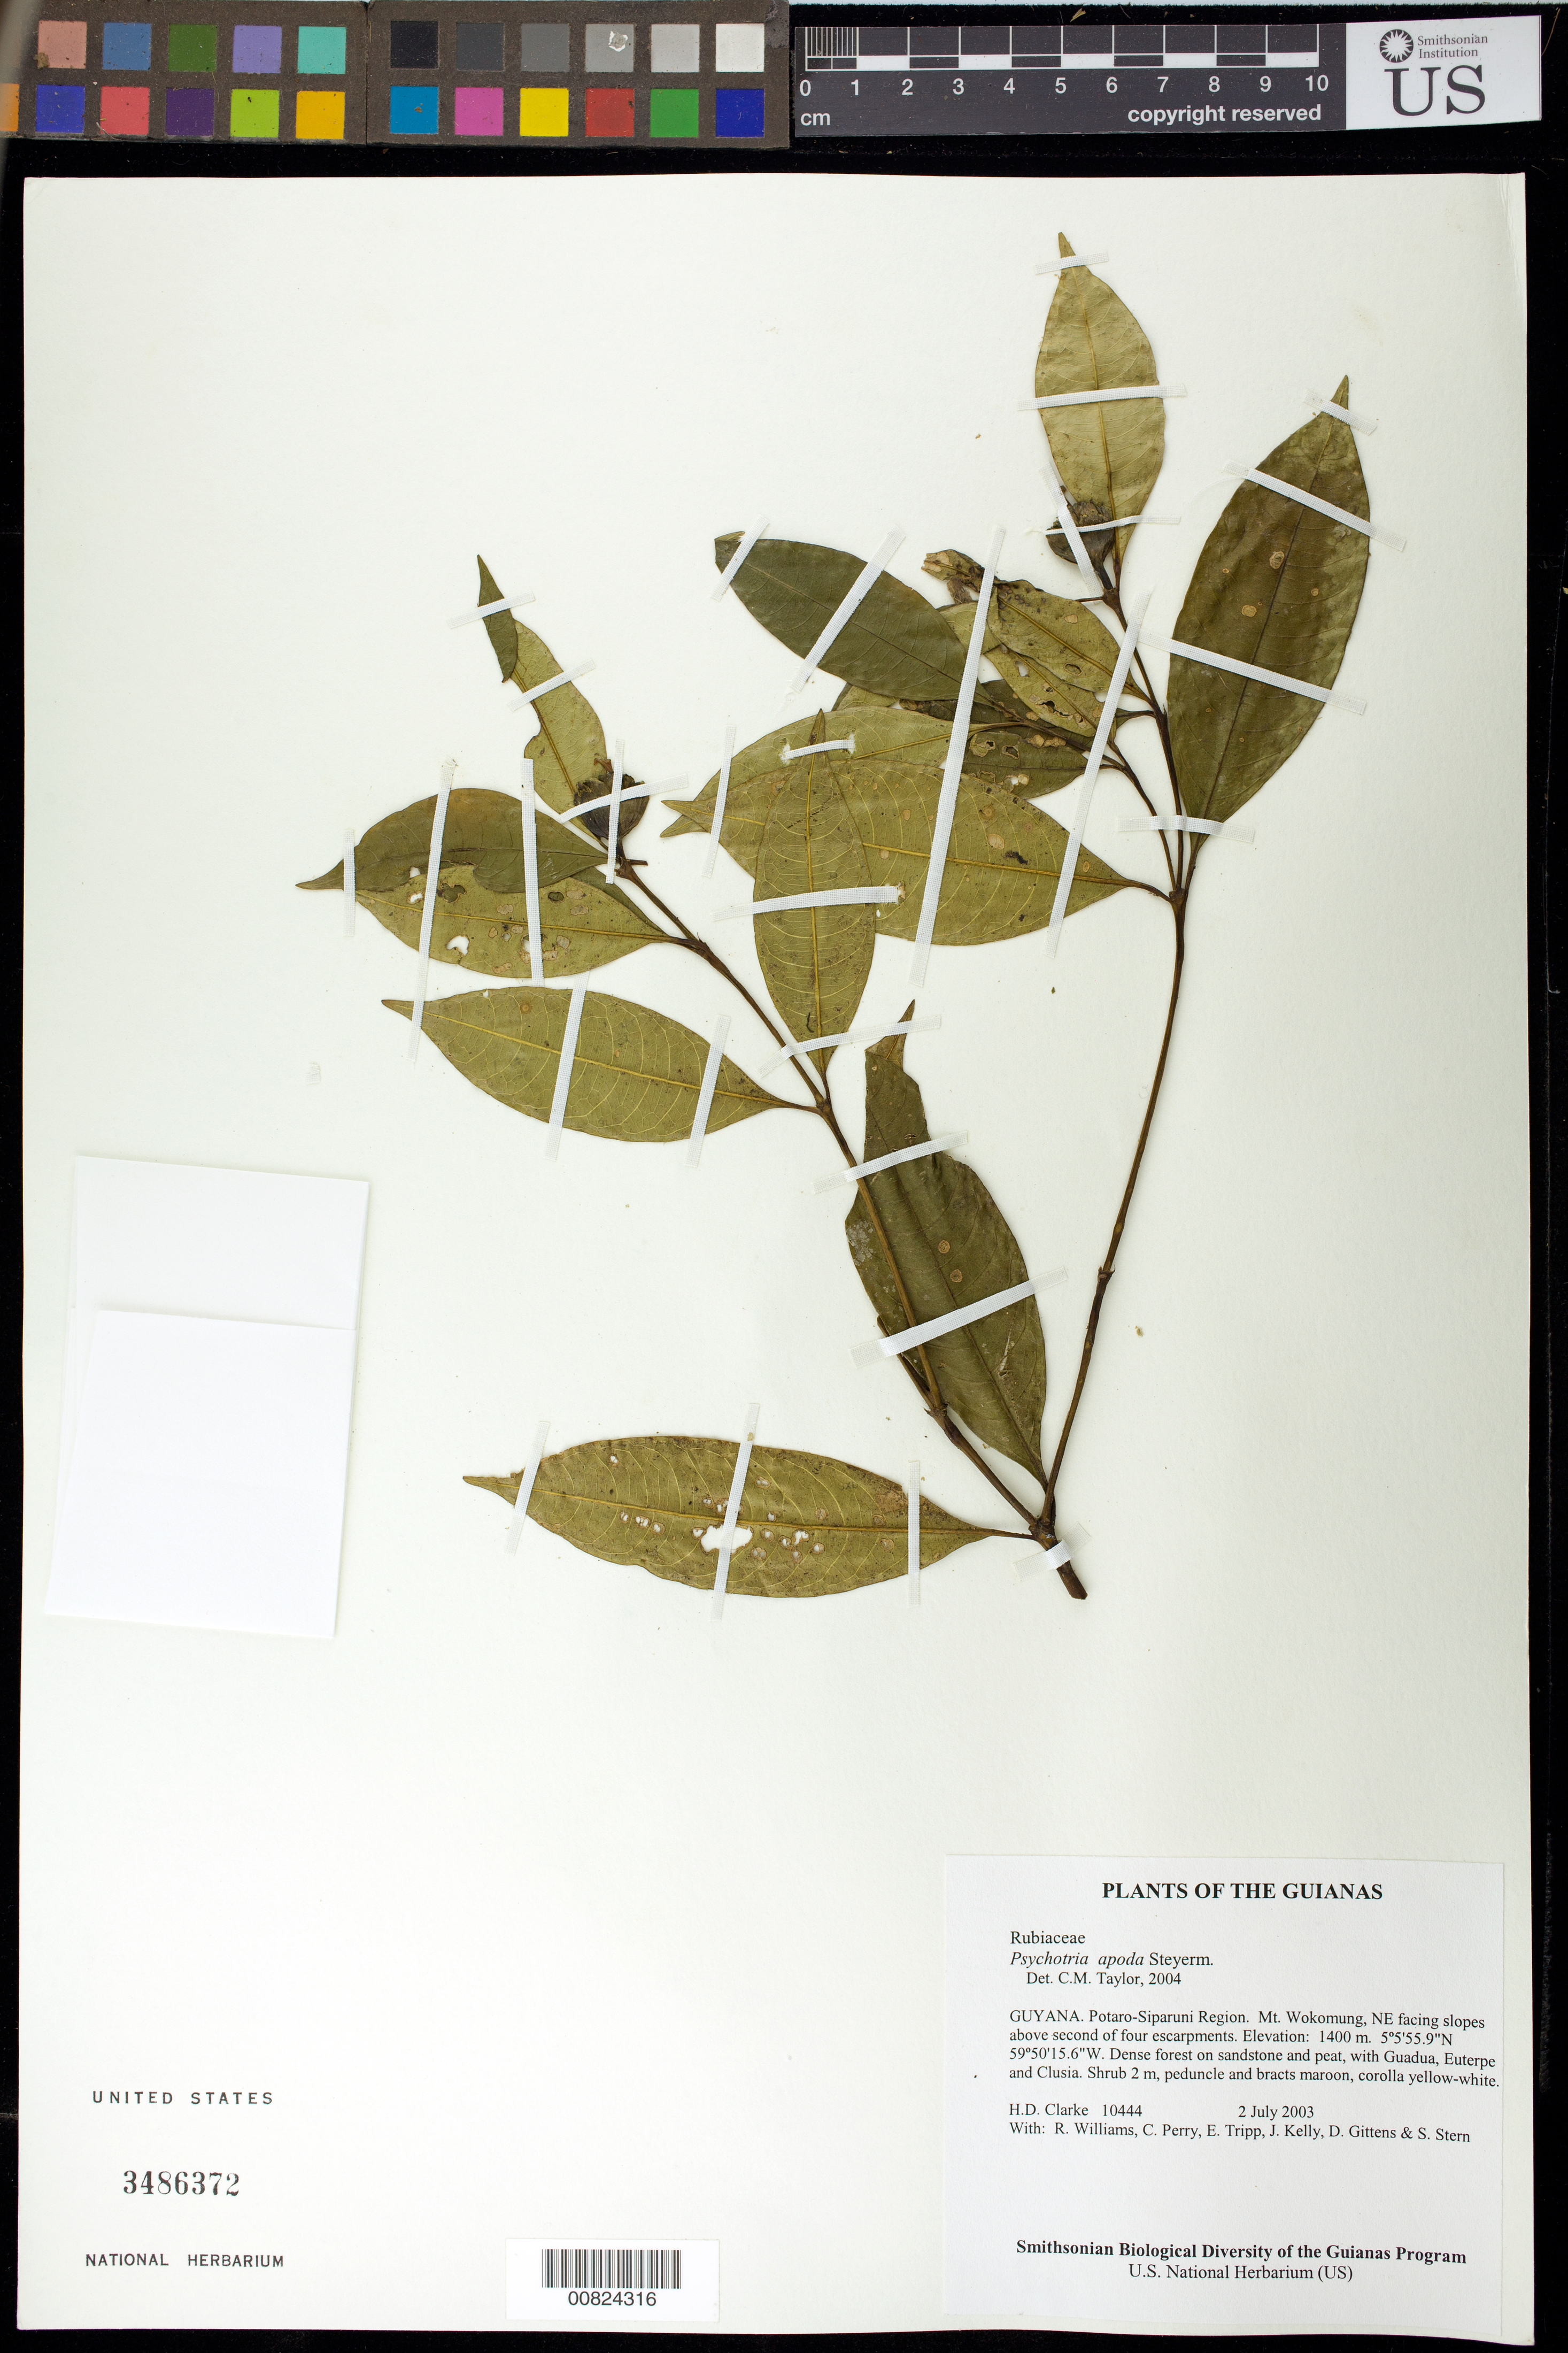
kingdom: Plantae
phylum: Tracheophyta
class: Magnoliopsida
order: Gentianales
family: Rubiaceae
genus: Palicourea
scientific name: Palicourea apoda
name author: (Steyerm.) Delprete & J.H. Kirkbr.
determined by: Kirkbride, J. H., Jr.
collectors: H. D. Clarke, R. Williams, C. Perry, E. Tripp, J. Kelly, D. Gittens & S. R. Stern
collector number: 10444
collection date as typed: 2 July 2003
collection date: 2003-07-02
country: Guyana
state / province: Potaro-Siparuni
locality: Mt. Wokomung, NE facing slopes above second of four escarpments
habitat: Dense forest on sandstone and peat, with Guadua, Euterpe and Clusia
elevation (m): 1400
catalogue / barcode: US 3486372